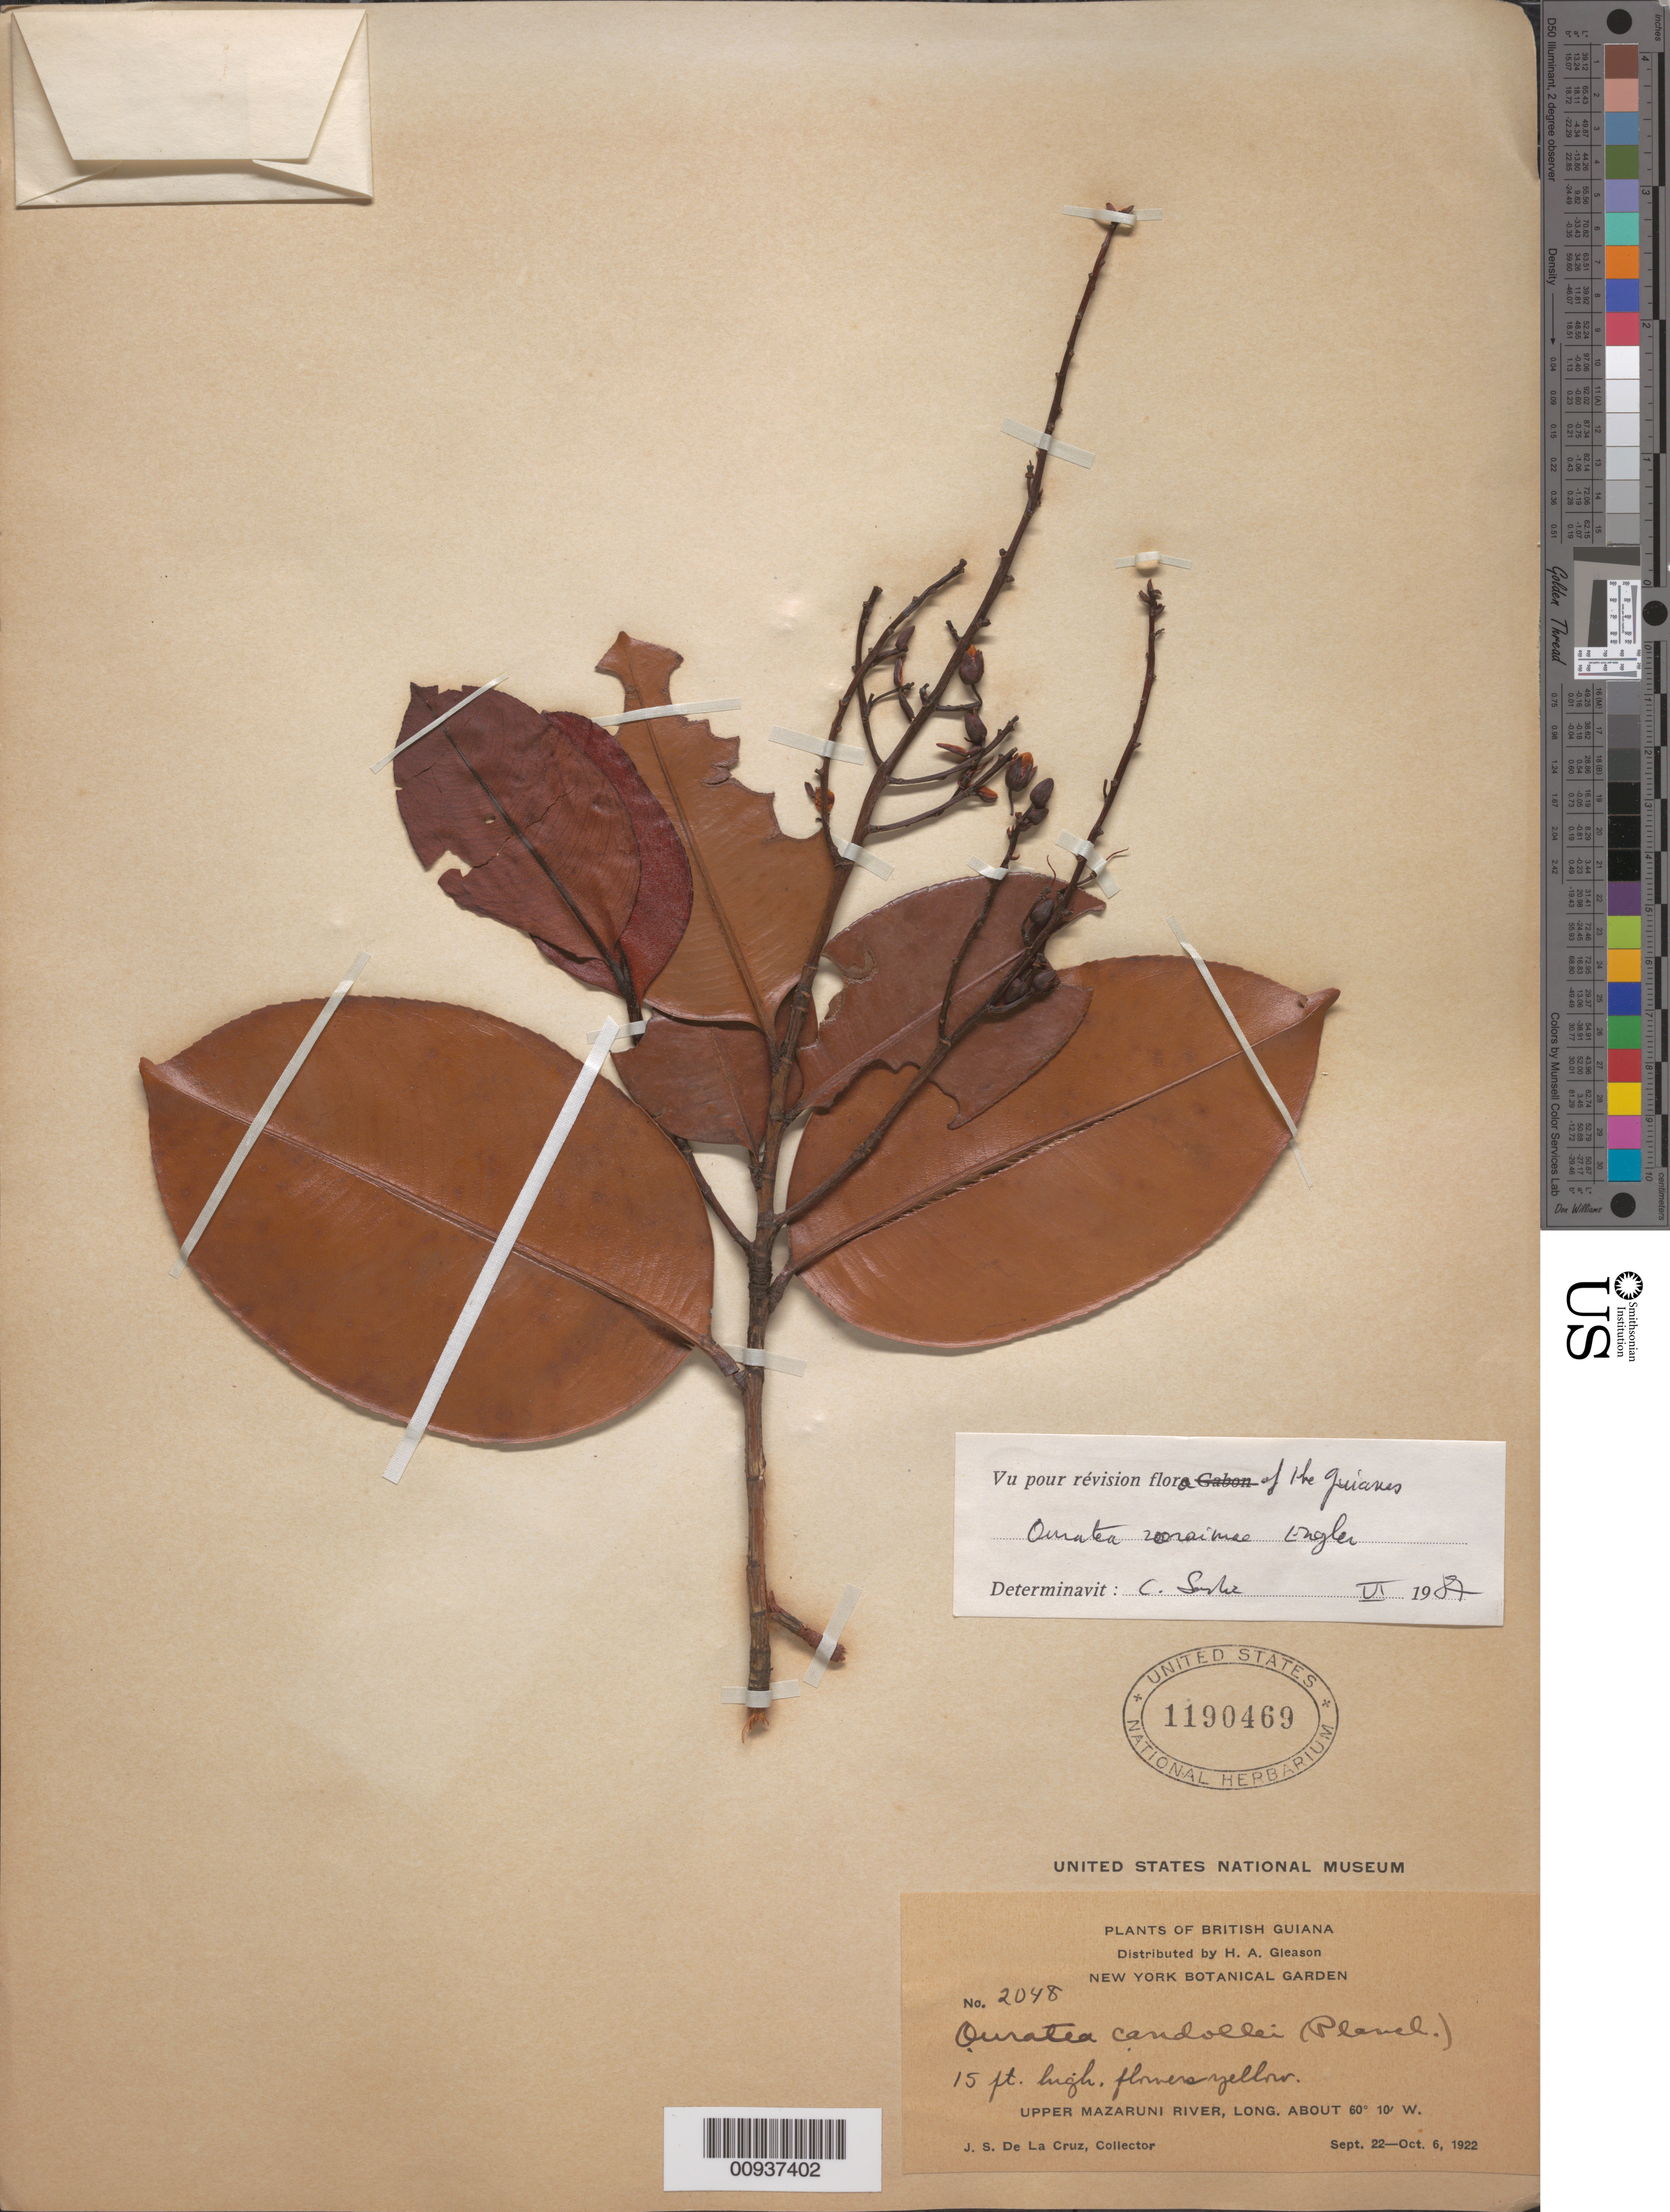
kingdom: Plantae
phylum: Tracheophyta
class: Magnoliopsida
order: Malpighiales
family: Ochnaceae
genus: Ouratea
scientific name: Ouratea roraimae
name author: Engl.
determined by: Sastre, C. H. L.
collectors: J. S. de la Cruz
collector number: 2048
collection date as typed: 22-Sep-22 to 6-Oct-22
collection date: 1922-09-22/1922-10-06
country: Guyana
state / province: Cuyuni-Mazaruni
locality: Upper Mazaruni R.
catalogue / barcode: US 1190469